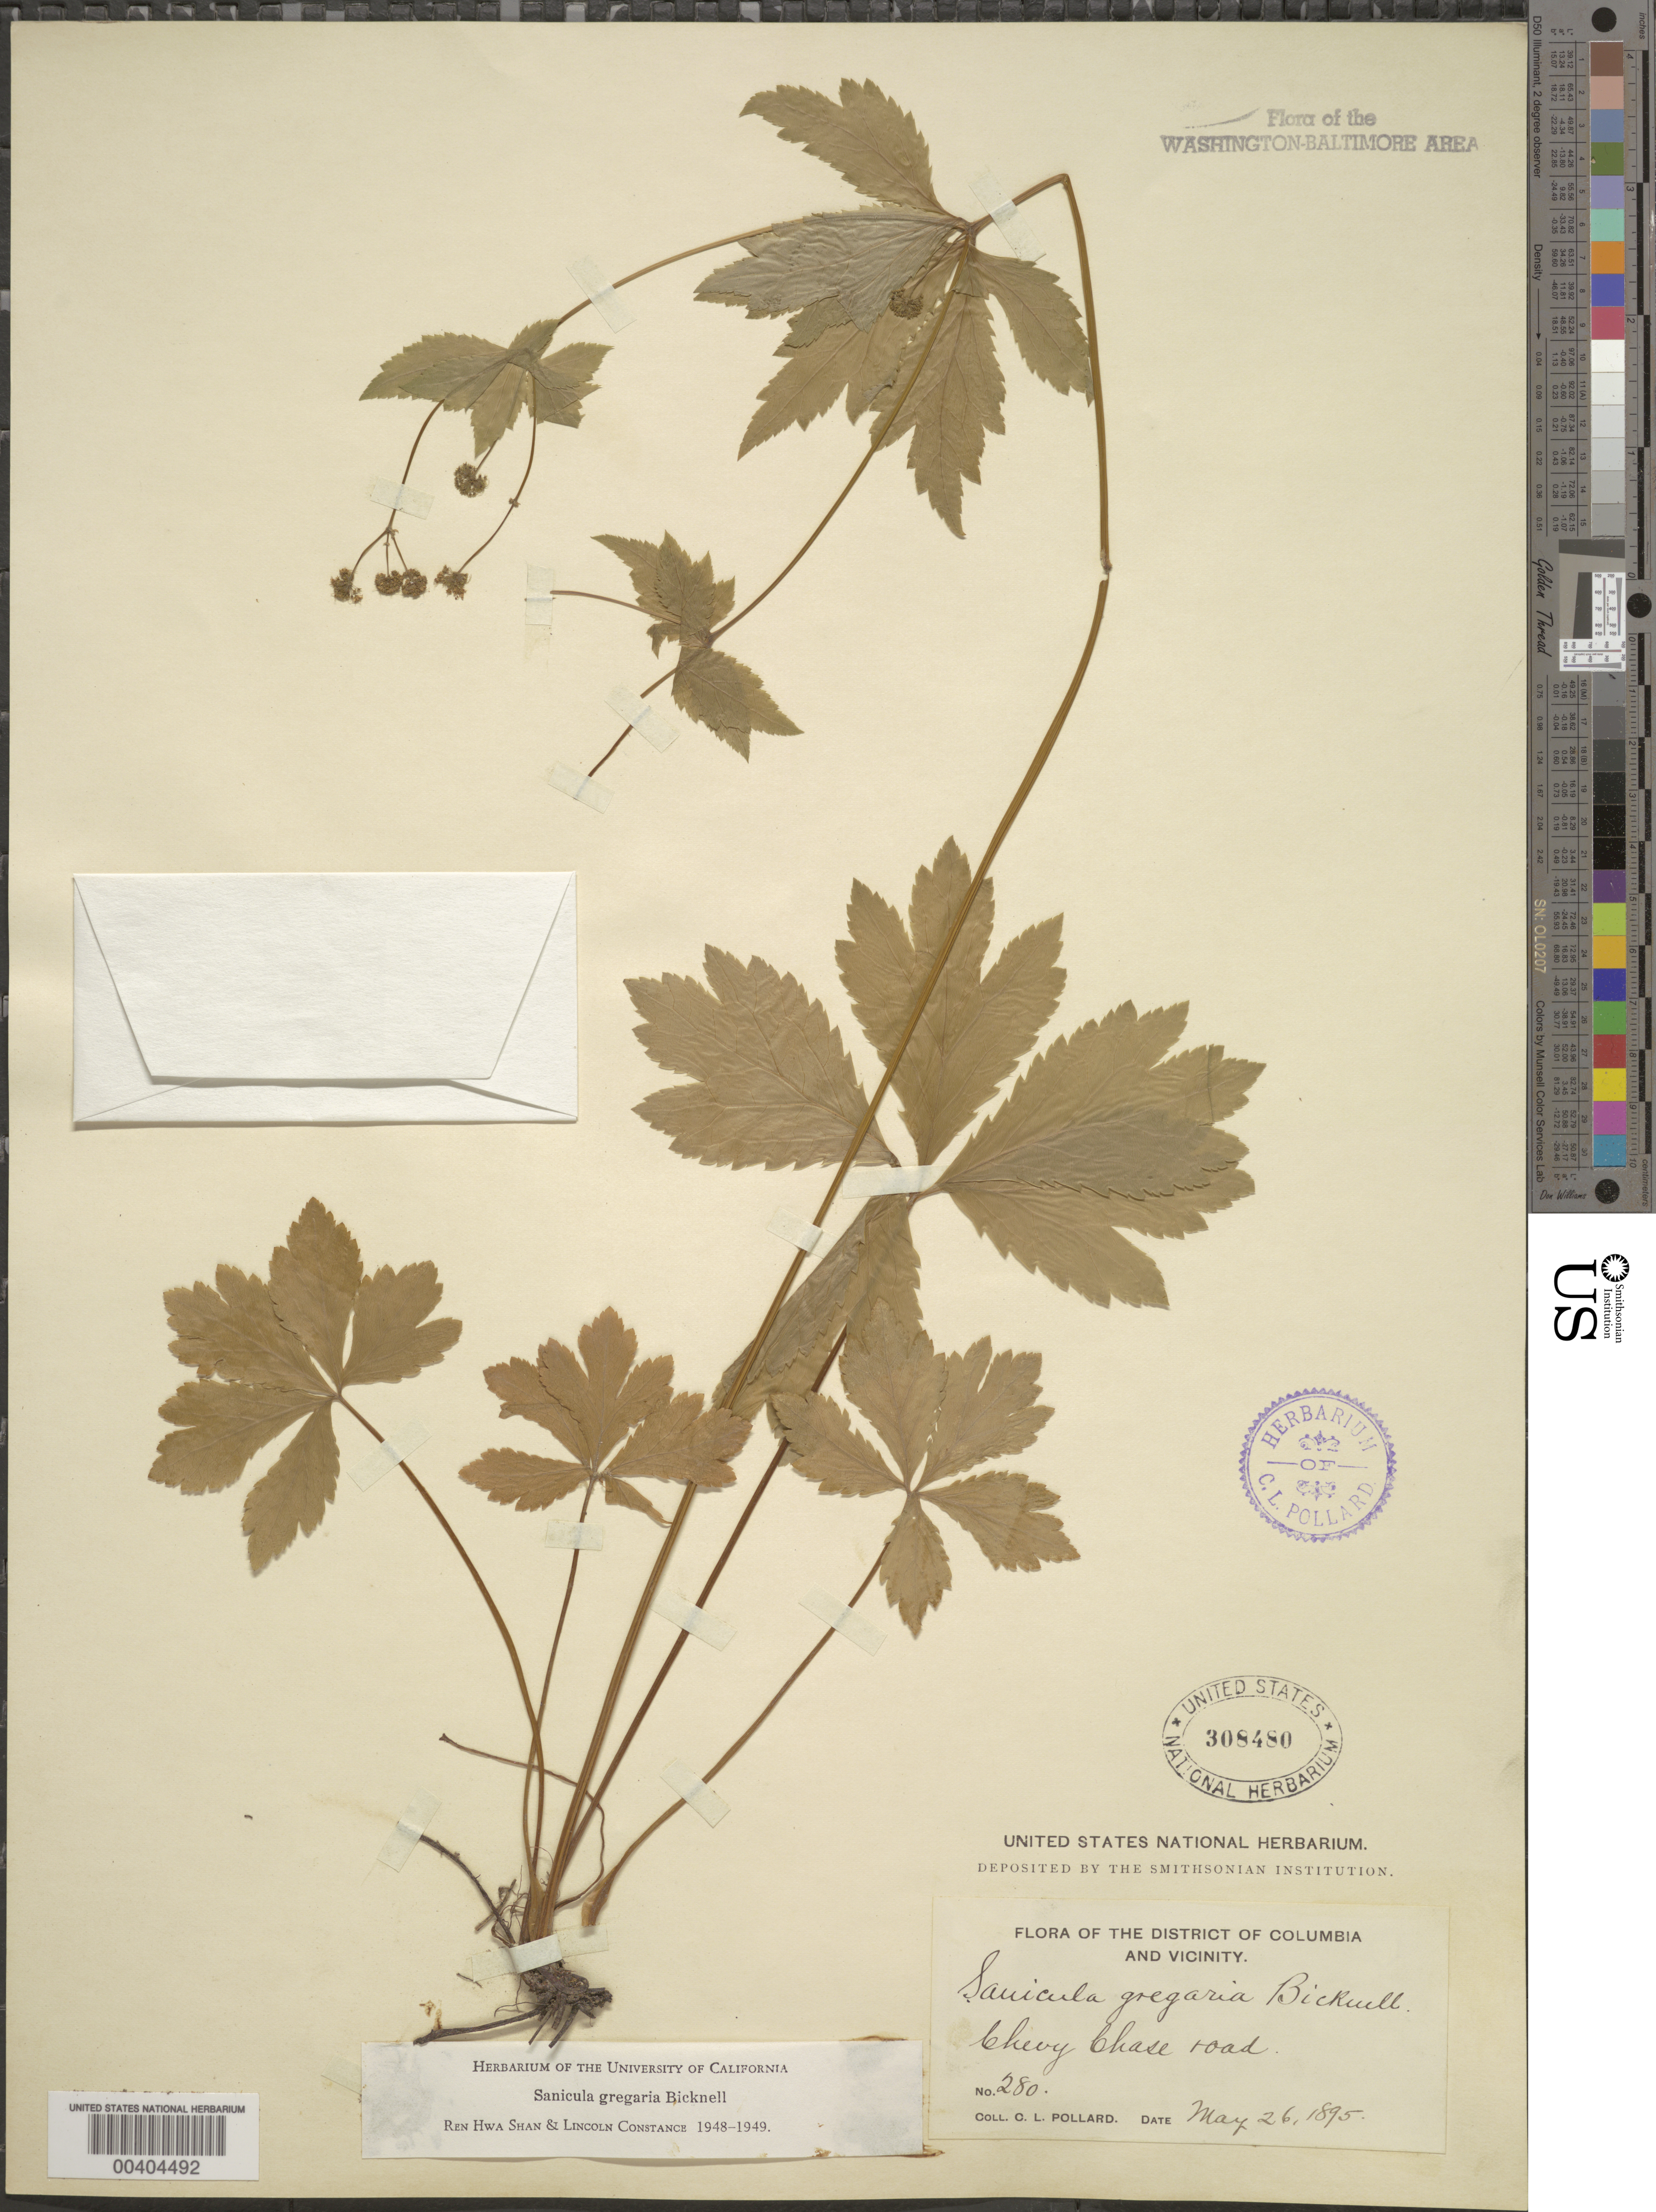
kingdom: Plantae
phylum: Tracheophyta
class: Magnoliopsida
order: Apiales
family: Apiaceae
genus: Sanicula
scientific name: Sanicula odorata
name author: (Raf.) Pryer & Phillippe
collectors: C. L. Pollard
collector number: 280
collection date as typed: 26 May 1895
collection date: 1895-05-26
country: United States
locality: Chevy Chase Road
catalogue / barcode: US 308480